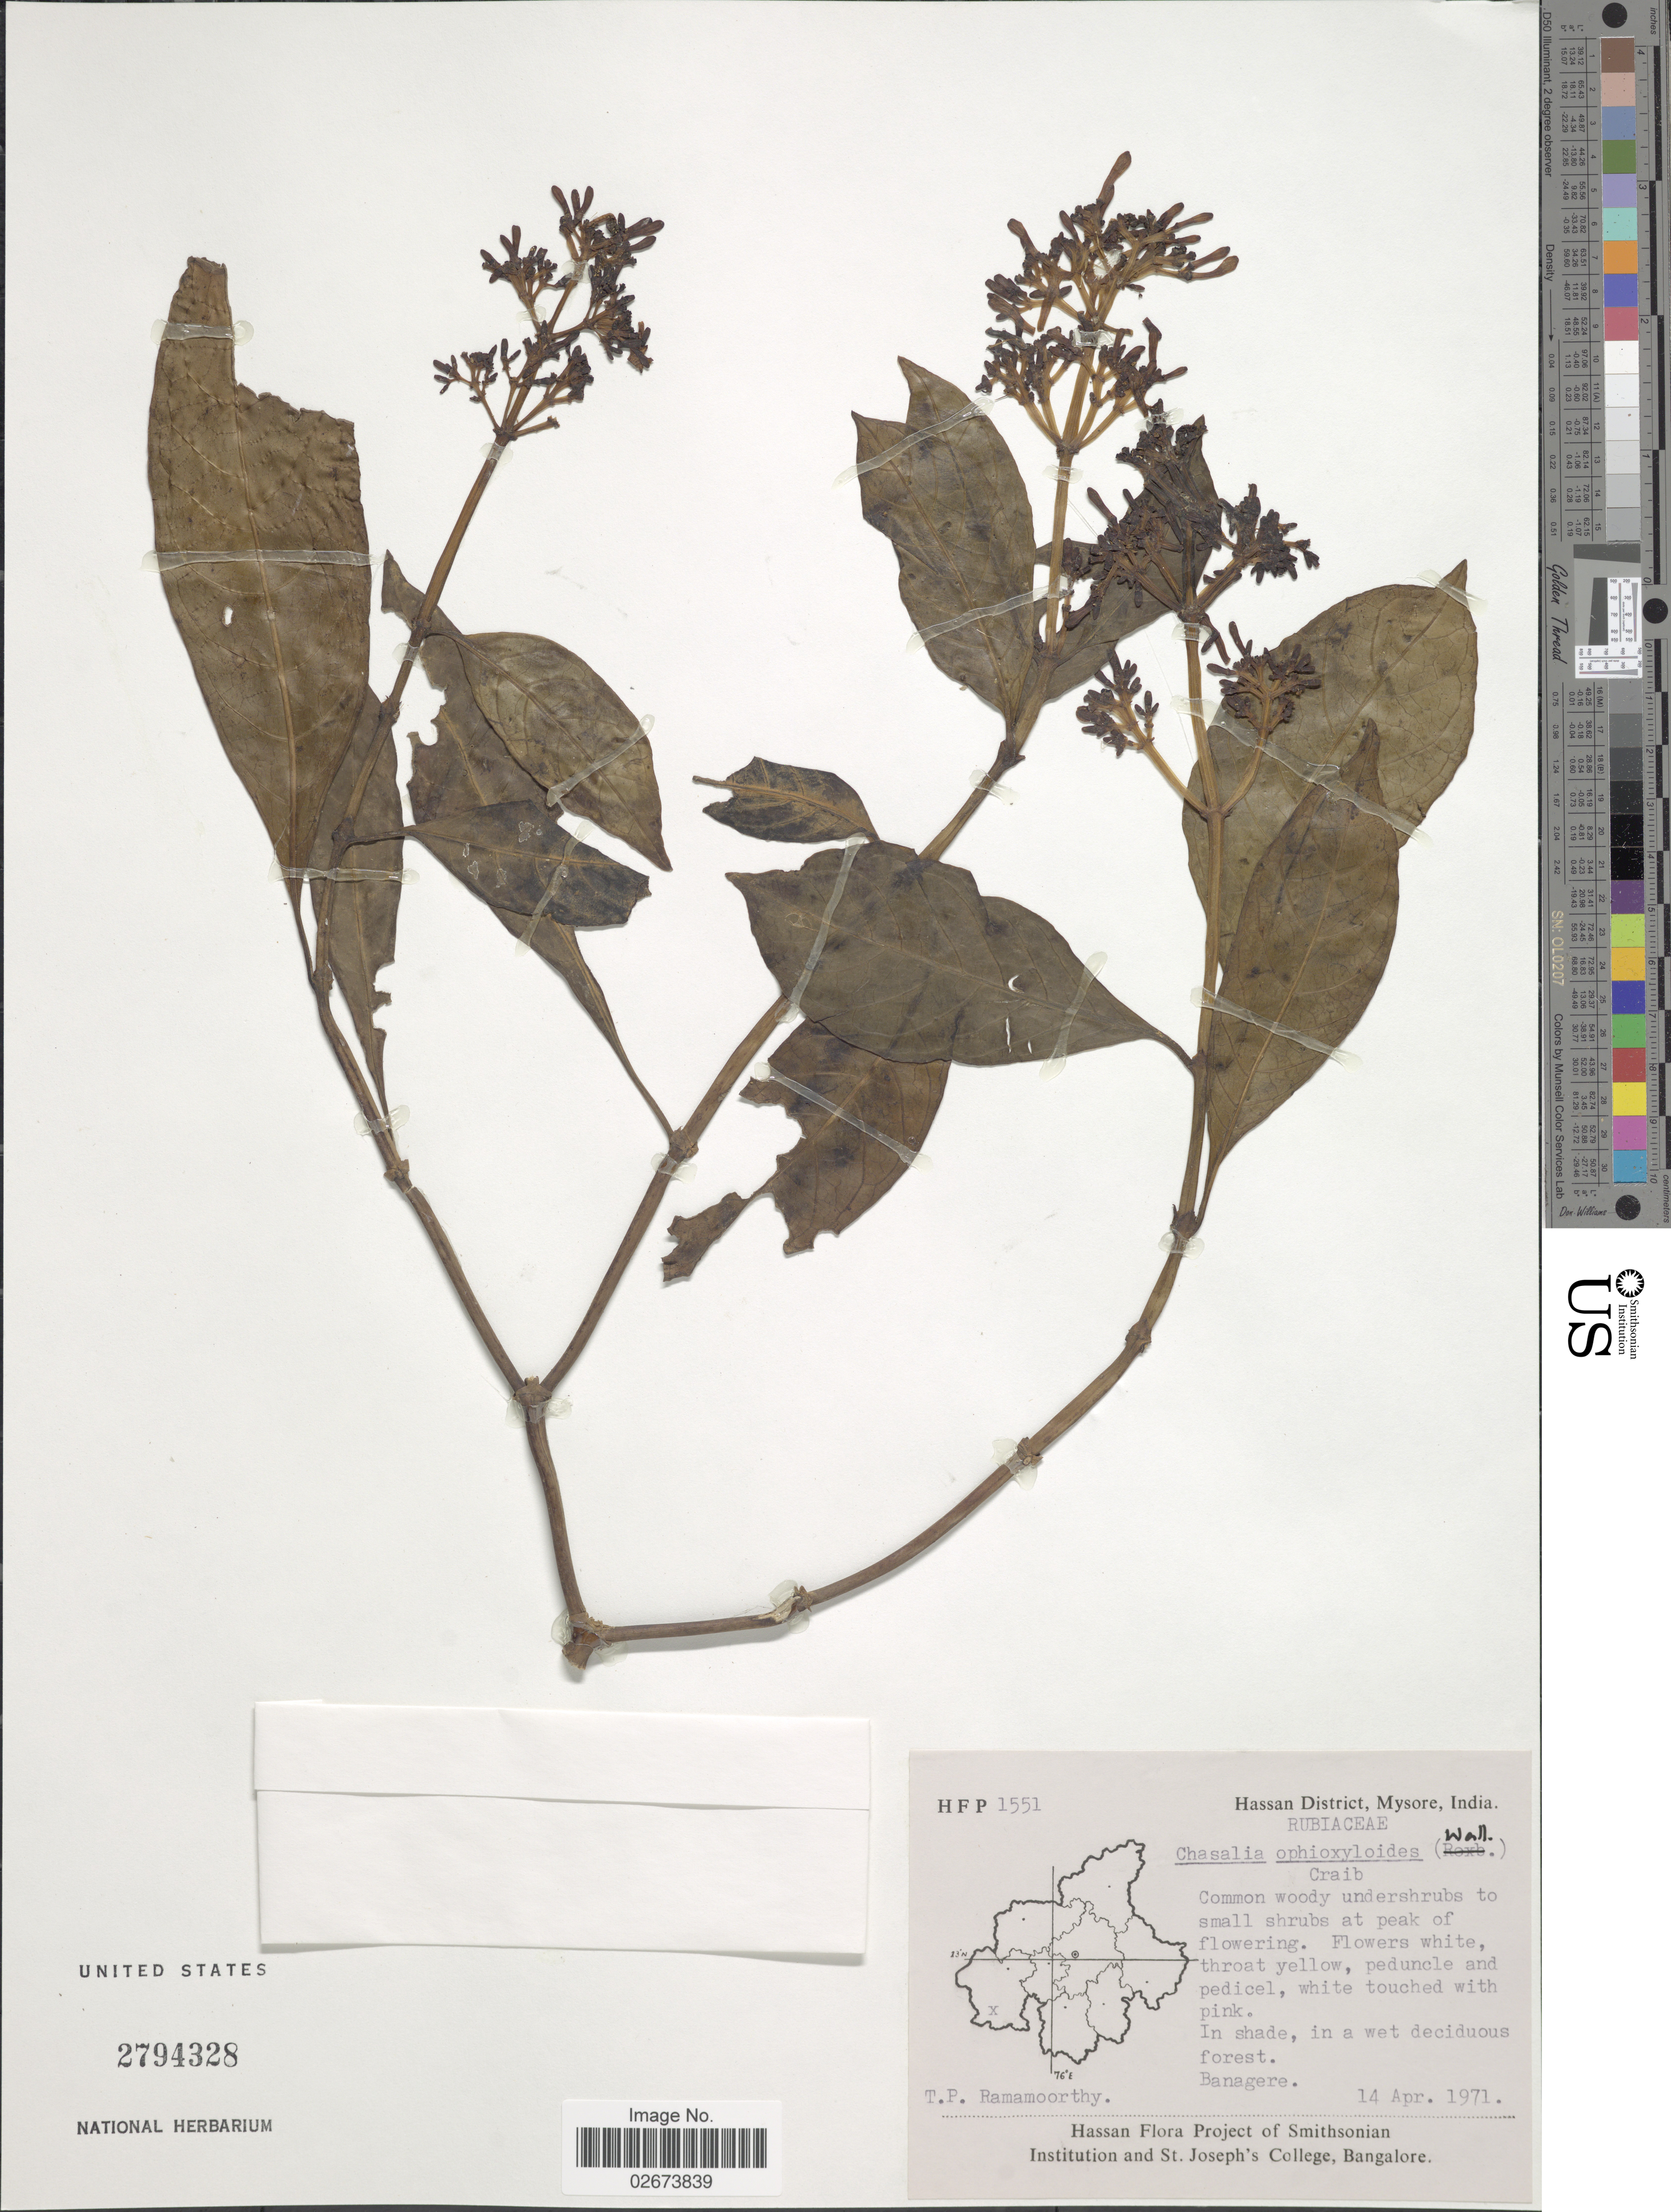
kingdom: Plantae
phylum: Tracheophyta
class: Magnoliopsida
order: Gentianales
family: Rubiaceae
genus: Chassalia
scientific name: Chassalia ophioxyloides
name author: (Wall.) Craib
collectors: T. P. Ramamoorthy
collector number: HFP 1551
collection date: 1971-04-14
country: India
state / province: Karnataka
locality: Hassan District, Mysore, Banagere.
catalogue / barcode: US 2794328